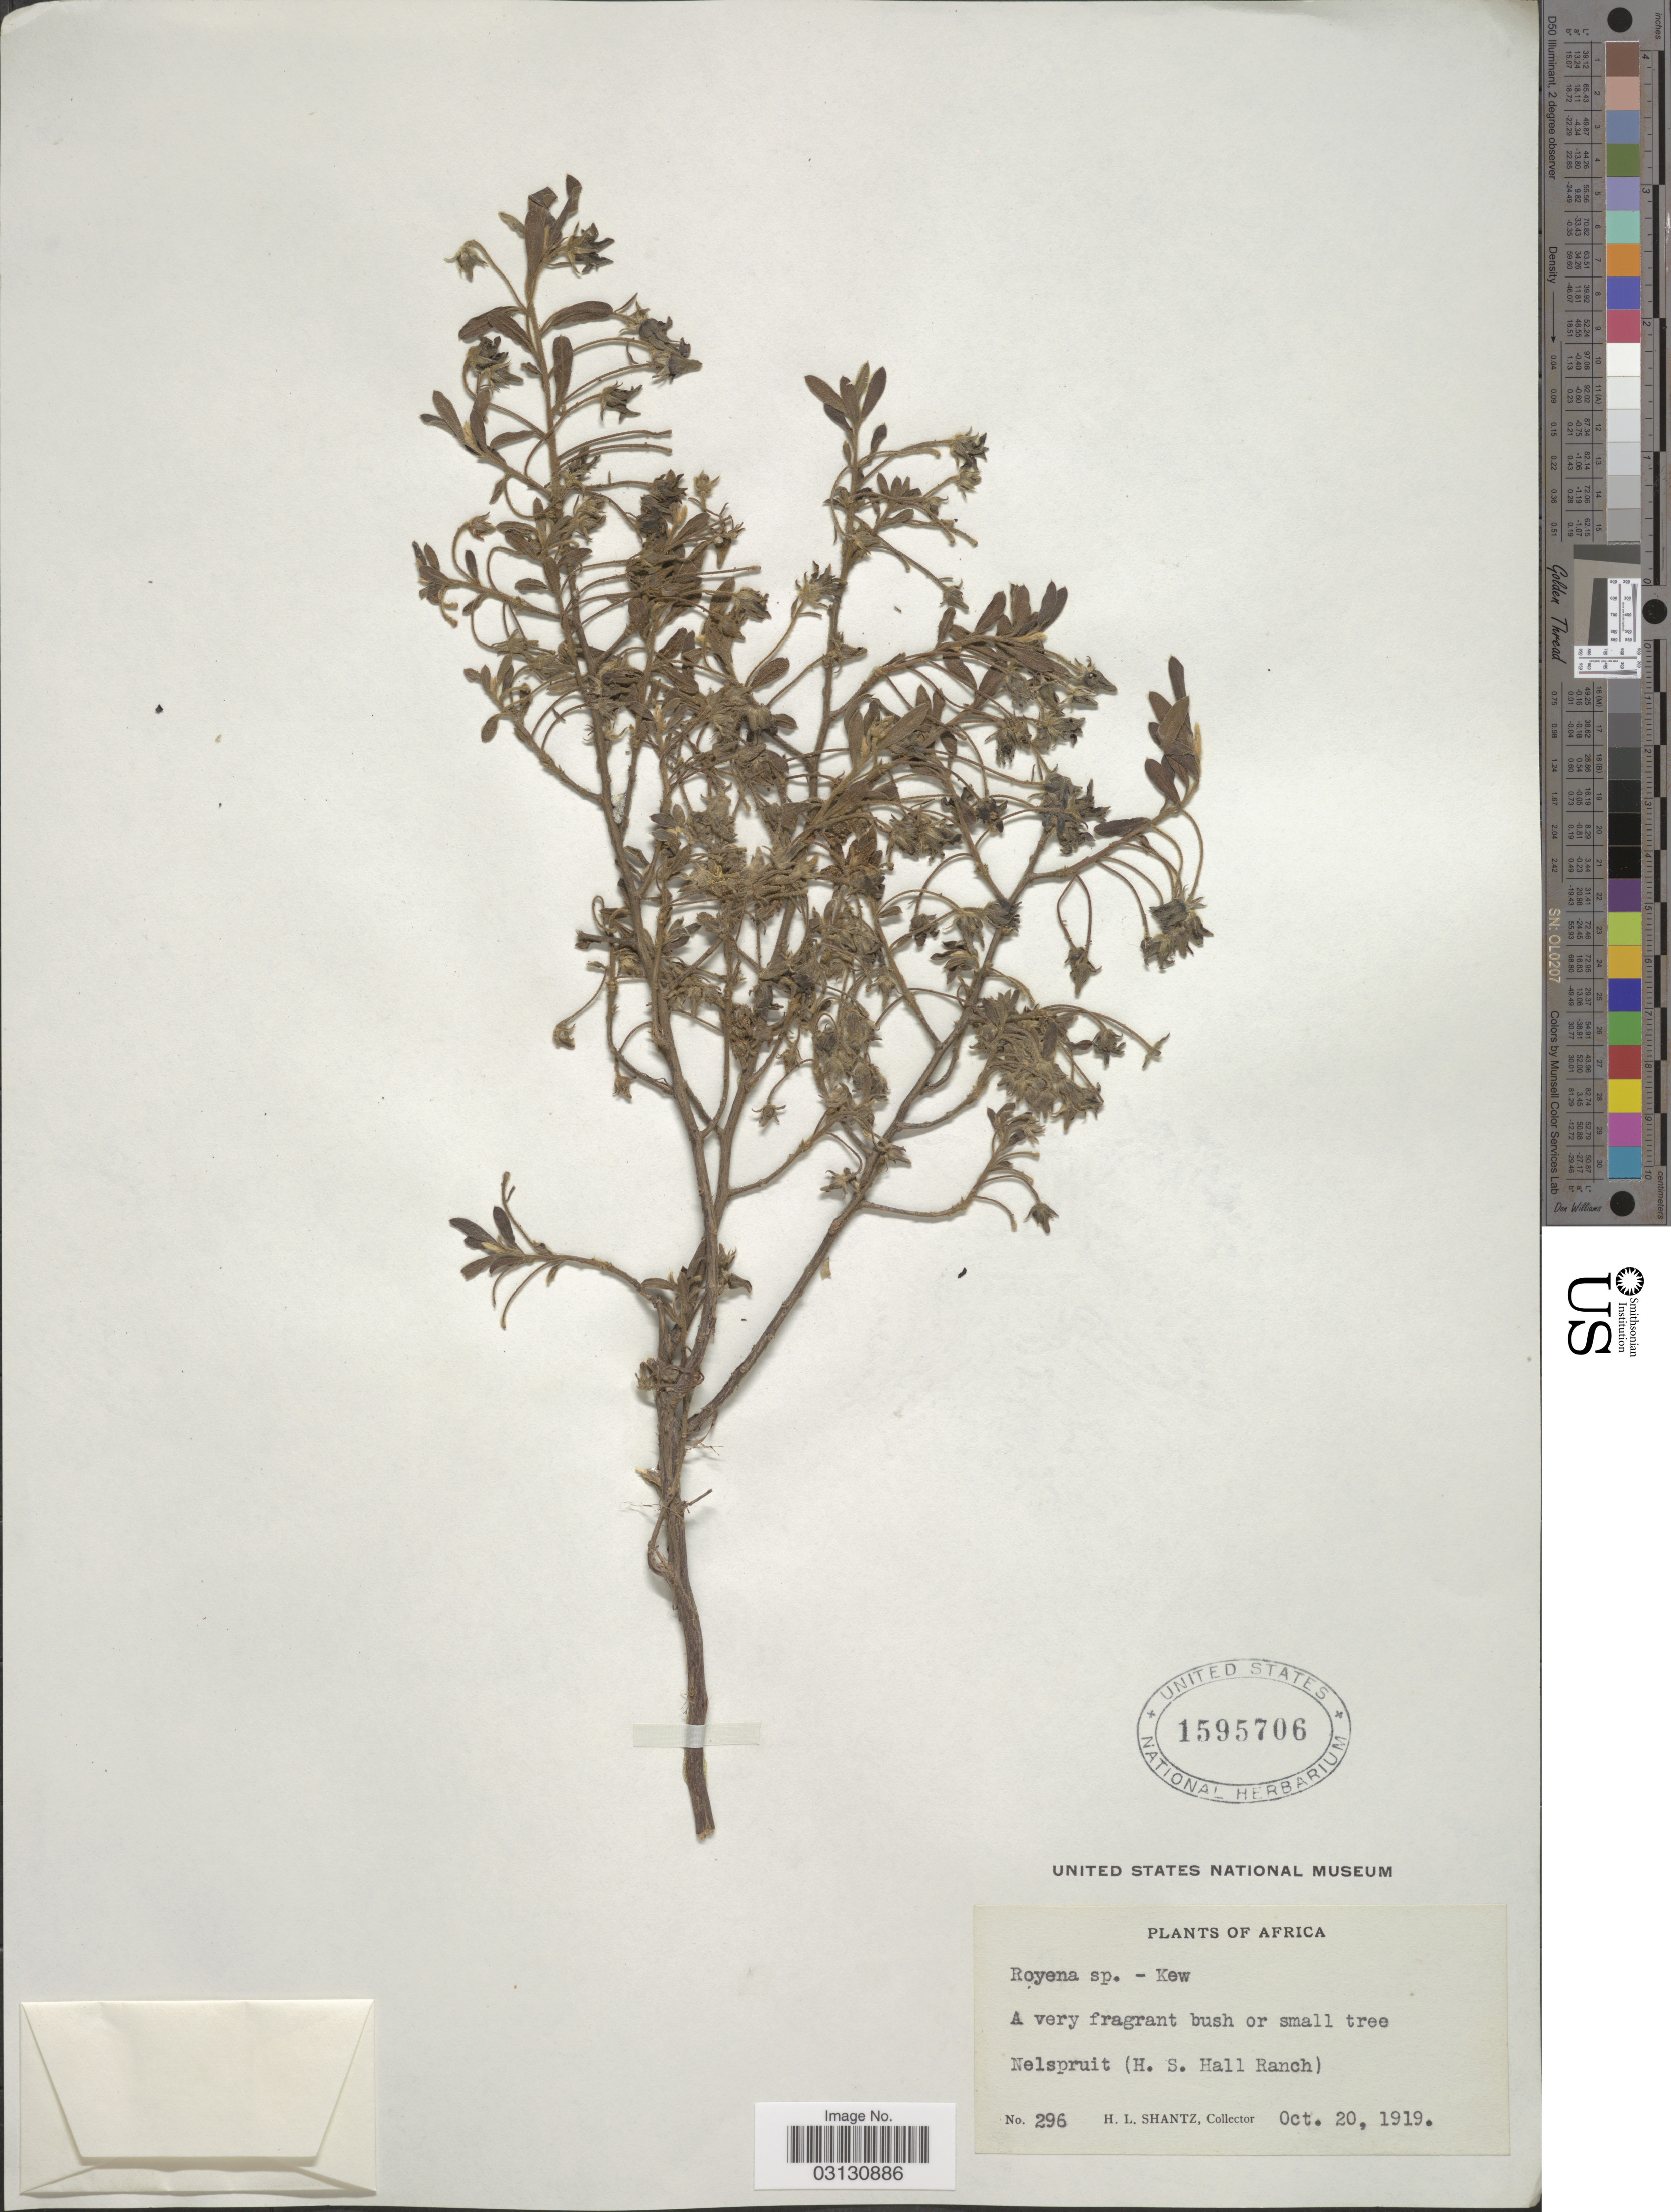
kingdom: Plantae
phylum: Tracheophyta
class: Magnoliopsida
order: Ericales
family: Ebenaceae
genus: Royena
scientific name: Royena sp.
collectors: H. Shantz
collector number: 296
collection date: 1919-10-20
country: South Africa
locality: Africa, Nelspruit (H. S. Hall Ranch).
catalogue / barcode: US 1595706